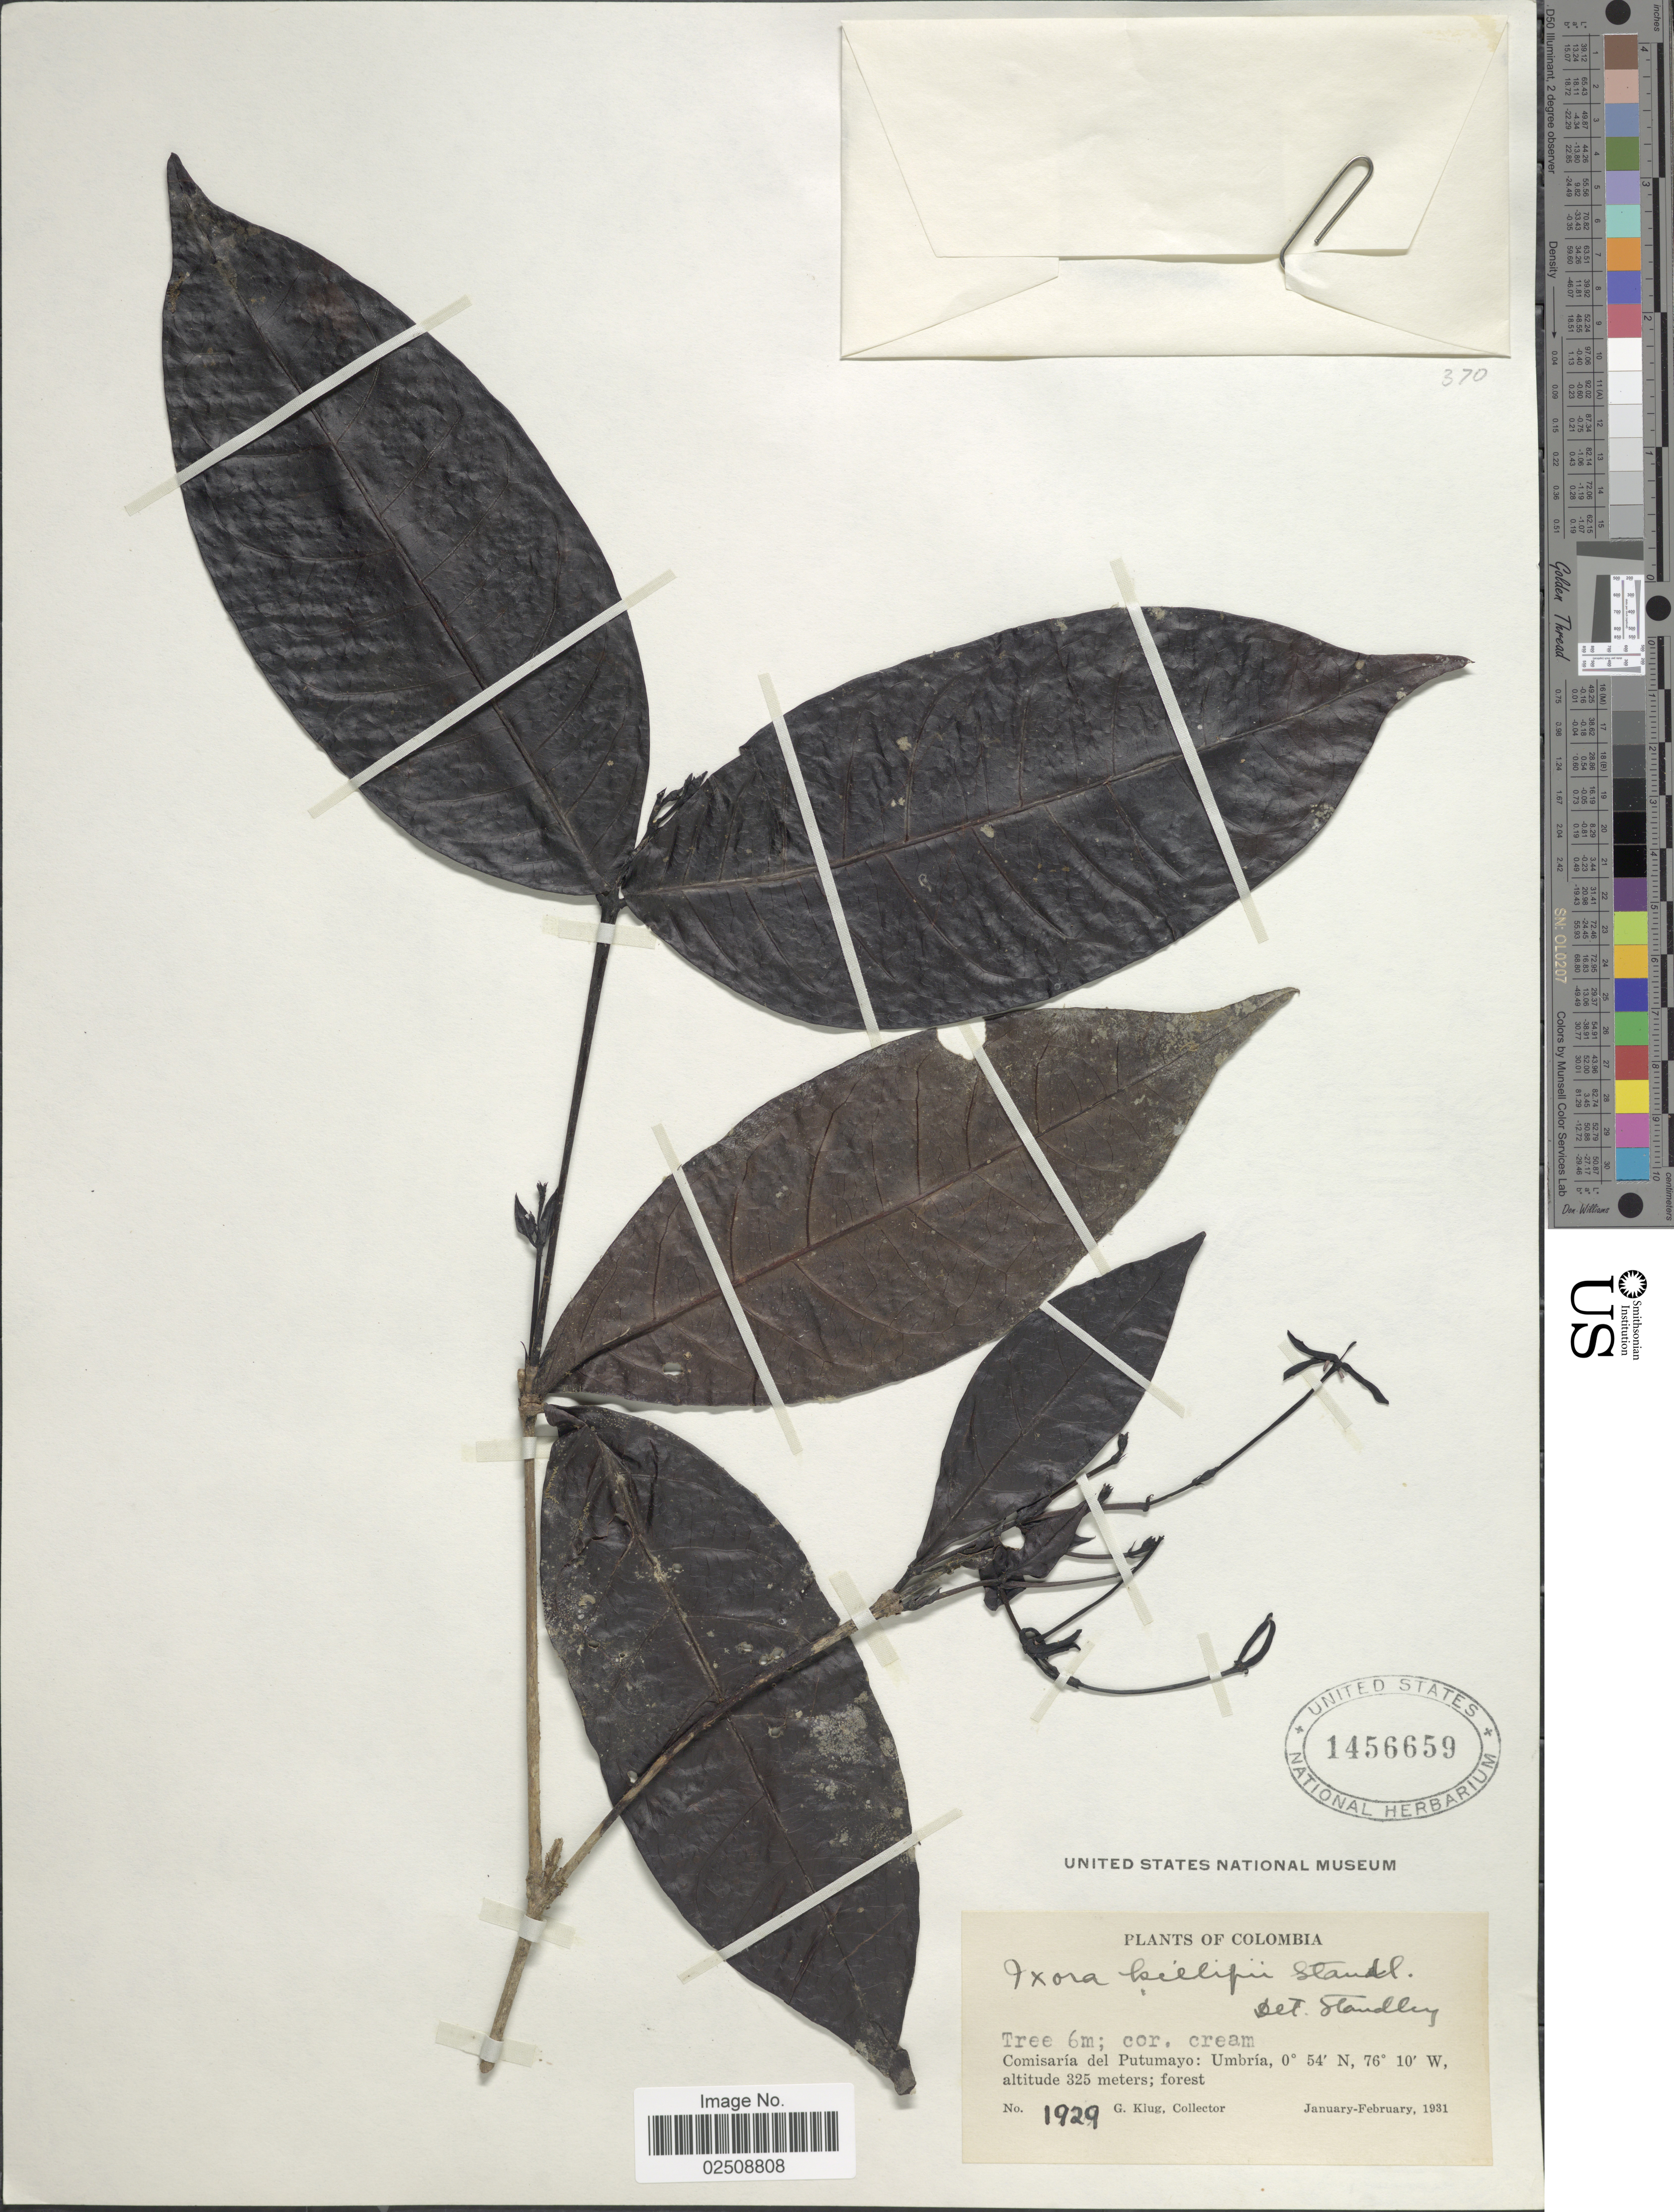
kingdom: Plantae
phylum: Tracheophyta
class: Magnoliopsida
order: Gentianales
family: Rubiaceae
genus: Ixora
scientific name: Ixora killipii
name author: Standl.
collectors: G. Klug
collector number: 1929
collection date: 1931-01/1931-02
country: Colombia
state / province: Putumayo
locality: Comisaria del Putumayo: Umbria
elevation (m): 325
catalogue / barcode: US 1456659